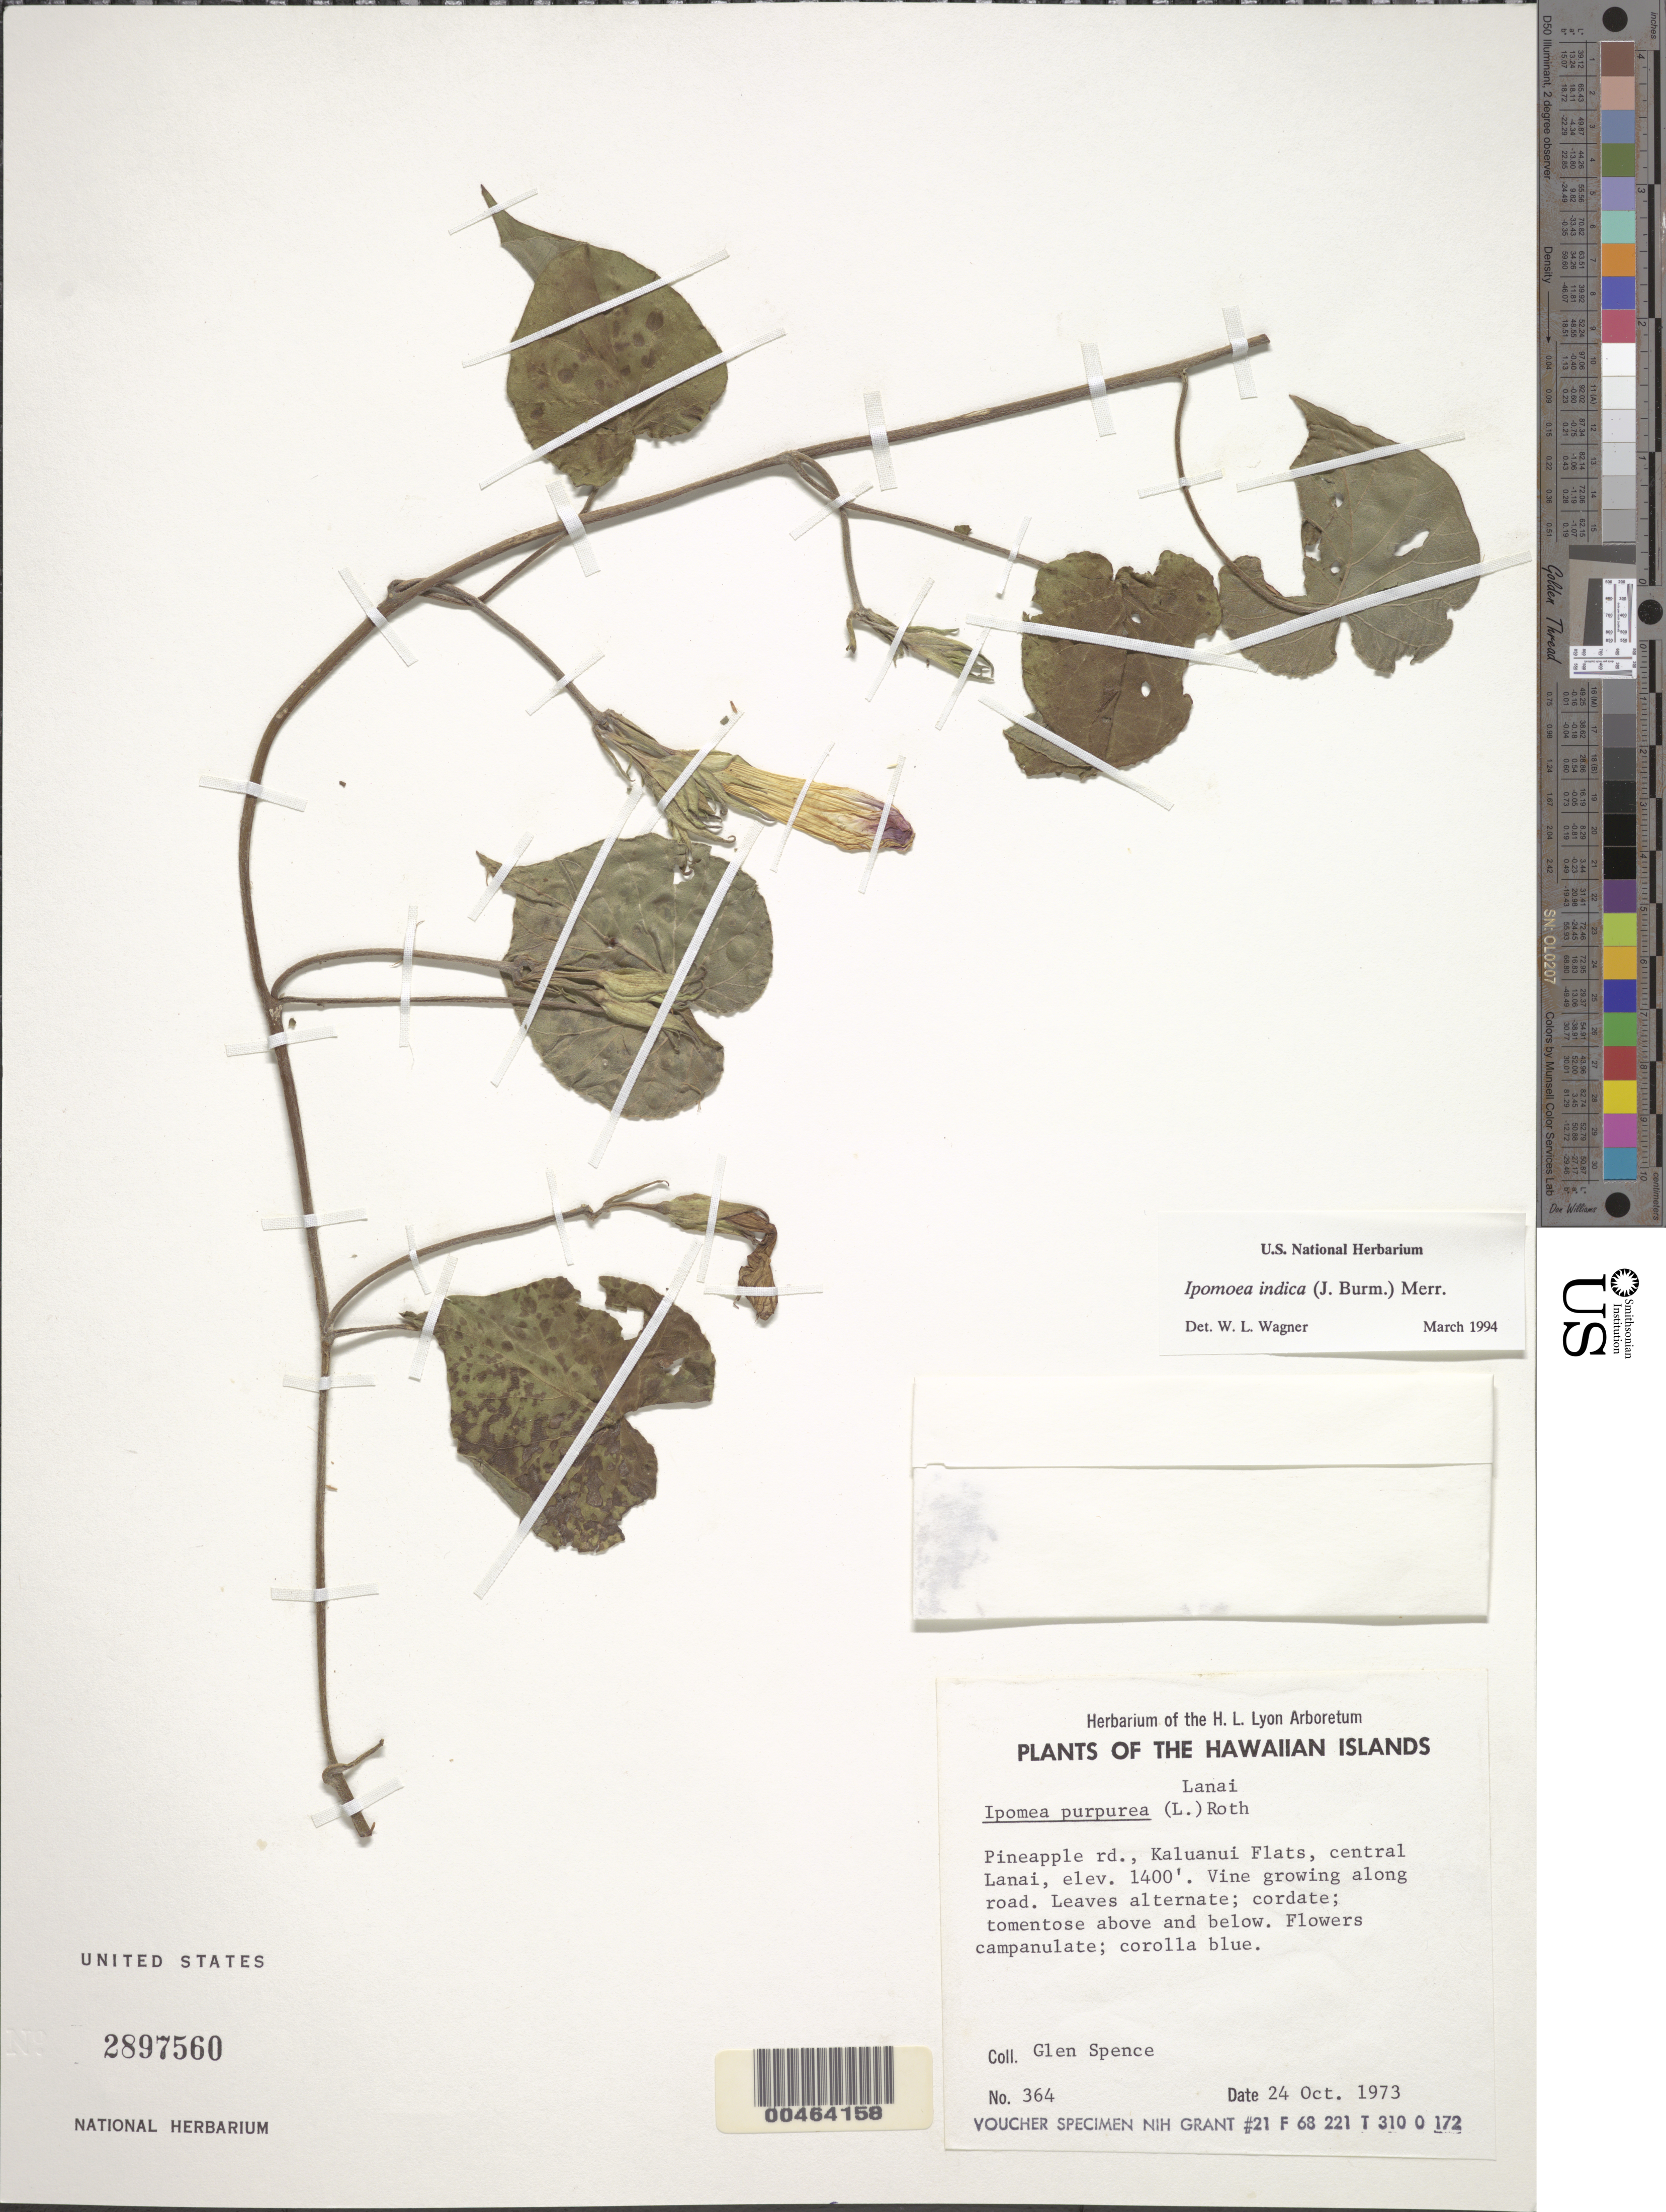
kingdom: Plantae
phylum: Tracheophyta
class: Magnoliopsida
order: Solanales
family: Convolvulaceae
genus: Ipomoea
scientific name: Ipomoea indica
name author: (Burm.) Merr.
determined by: Wagner, W. L., (BOT), Smithsonian Institution - National Museum of Natural History (UNITED STATES)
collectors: G. Spence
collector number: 364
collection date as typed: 24 Oct 1973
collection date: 1973-10-24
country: United States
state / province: Hawaii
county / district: Maui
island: Lana'i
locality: Pineapple rd., Kaluanui Flats, central Lanai.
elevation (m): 427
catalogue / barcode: US 2897560